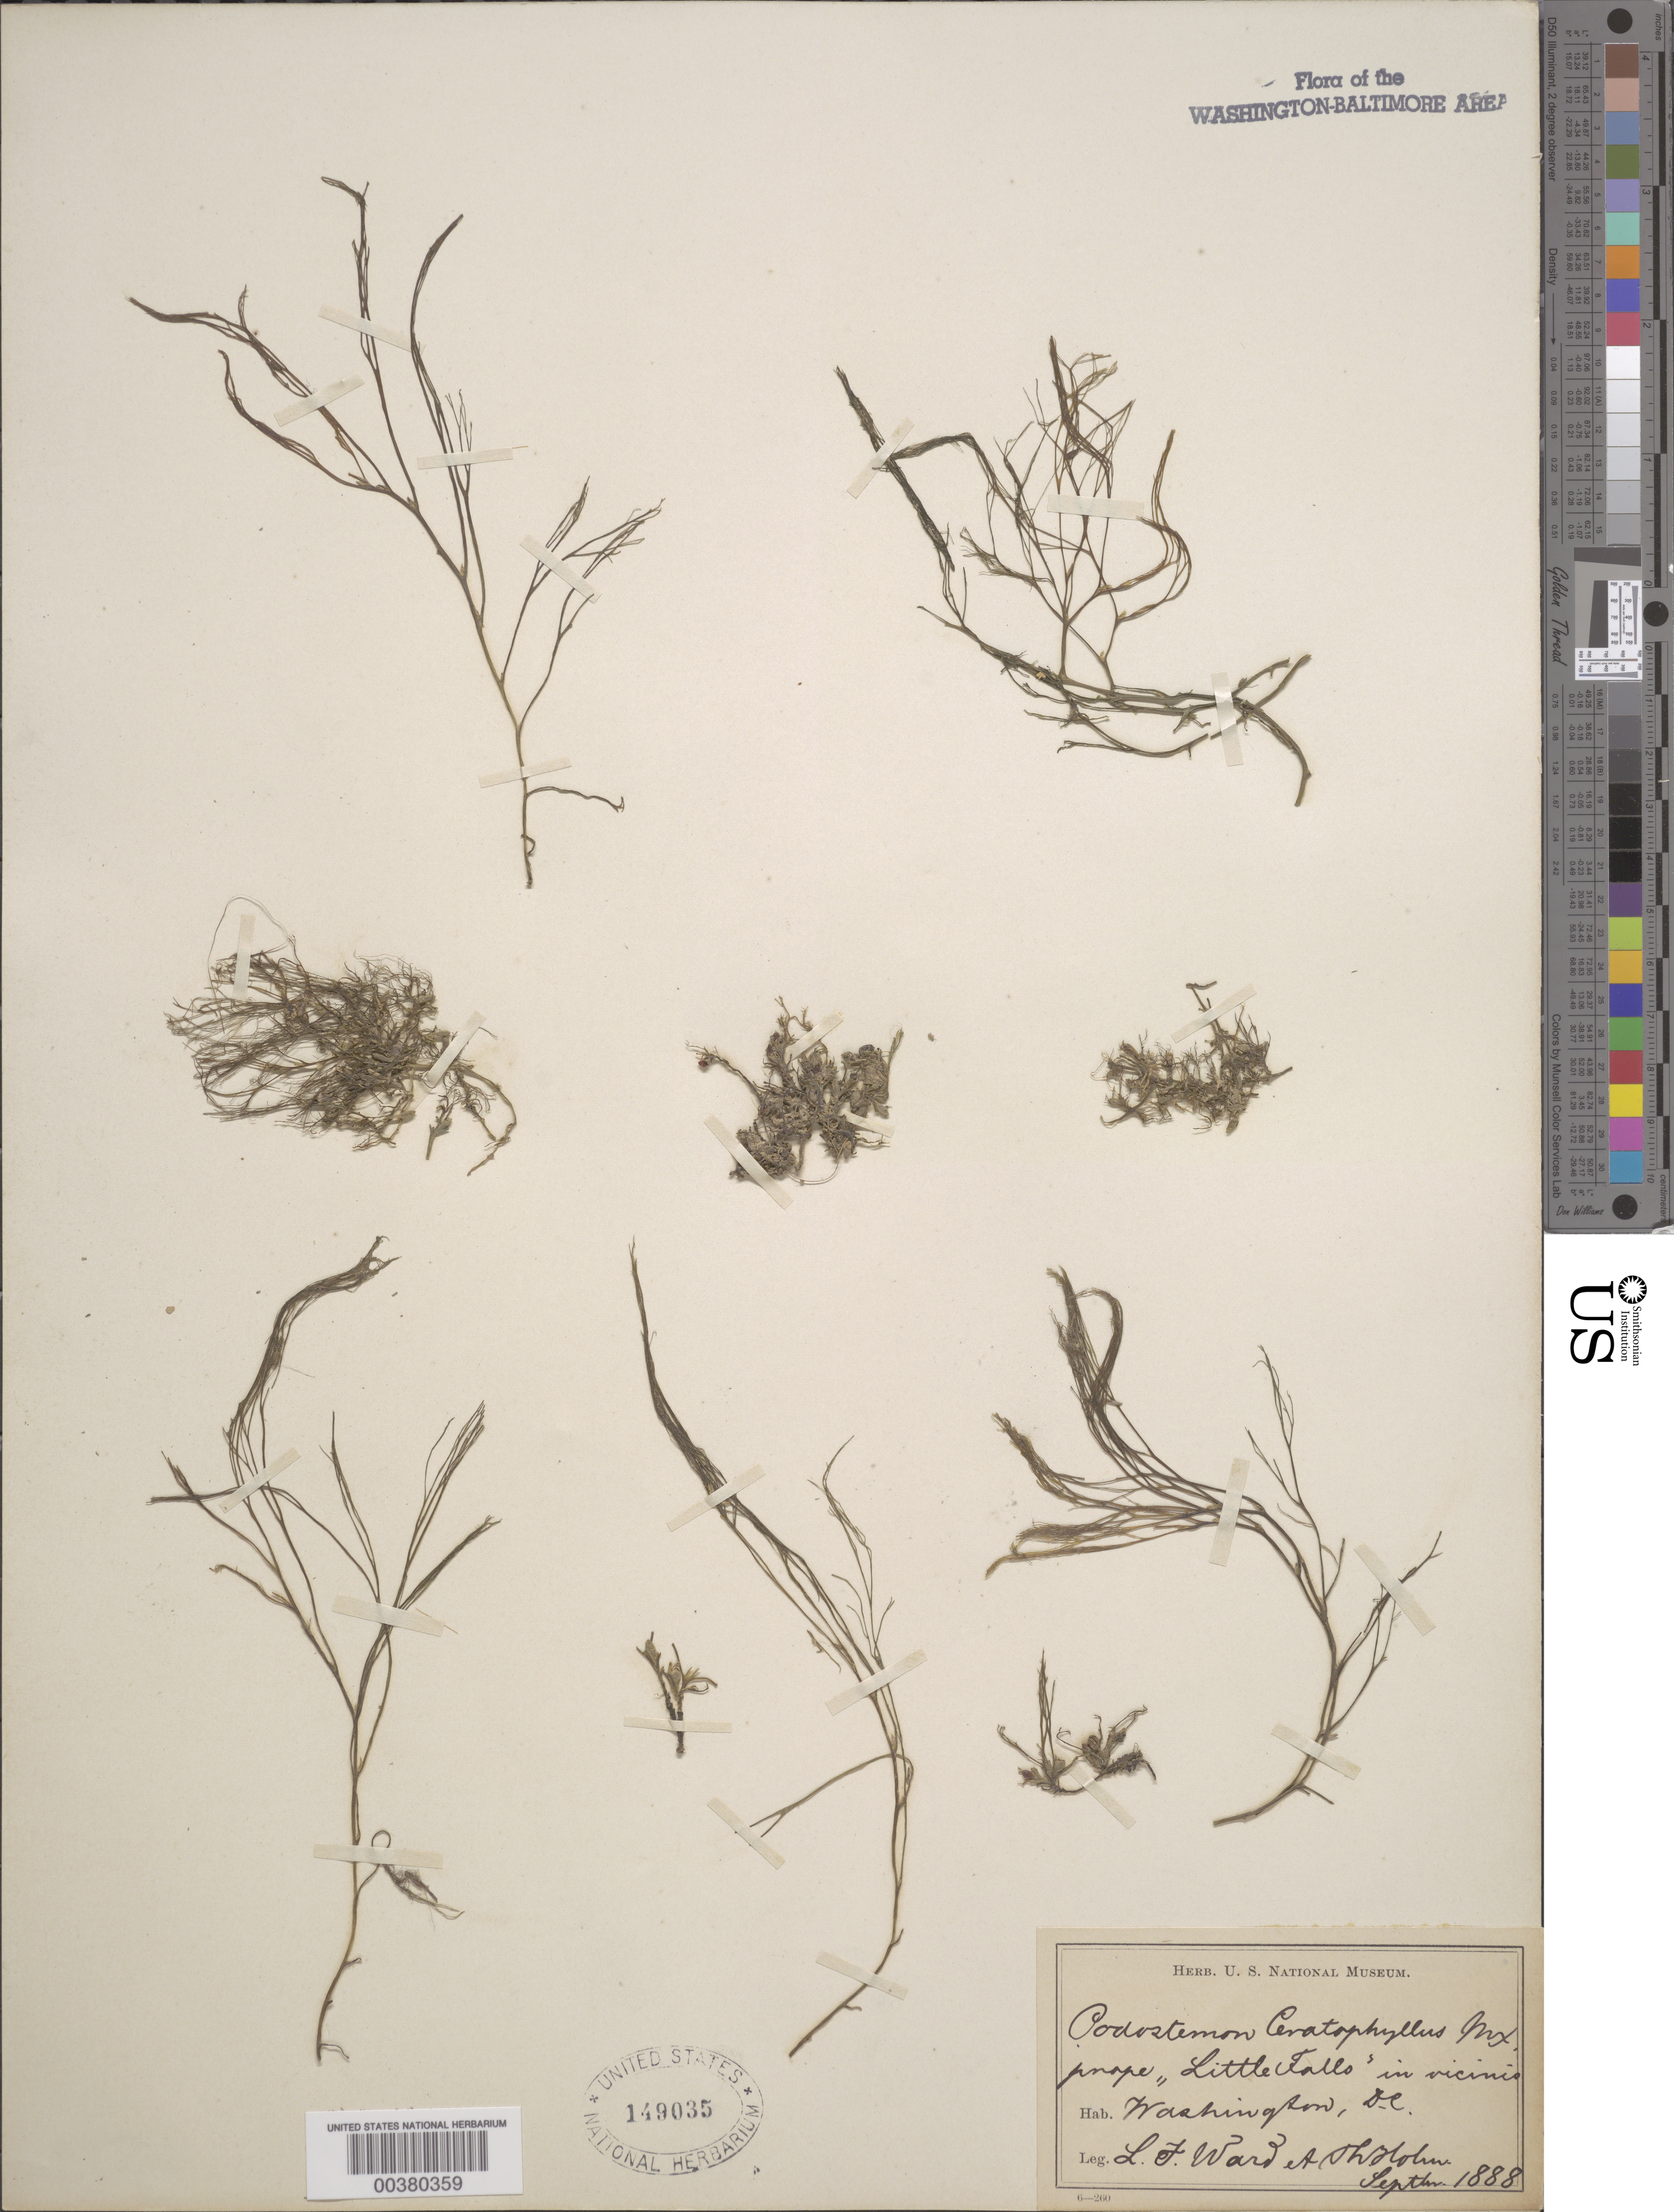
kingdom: Plantae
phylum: Tracheophyta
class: Magnoliopsida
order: Malpighiales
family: Podostemaceae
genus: Podostemum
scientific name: Podostemum ceratophylllum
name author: Michx.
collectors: L. F. Ward & T. Holm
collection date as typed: Sep 1888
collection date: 1888-09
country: United States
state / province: Maryland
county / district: Montgomery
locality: Little Falls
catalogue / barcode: US 149035